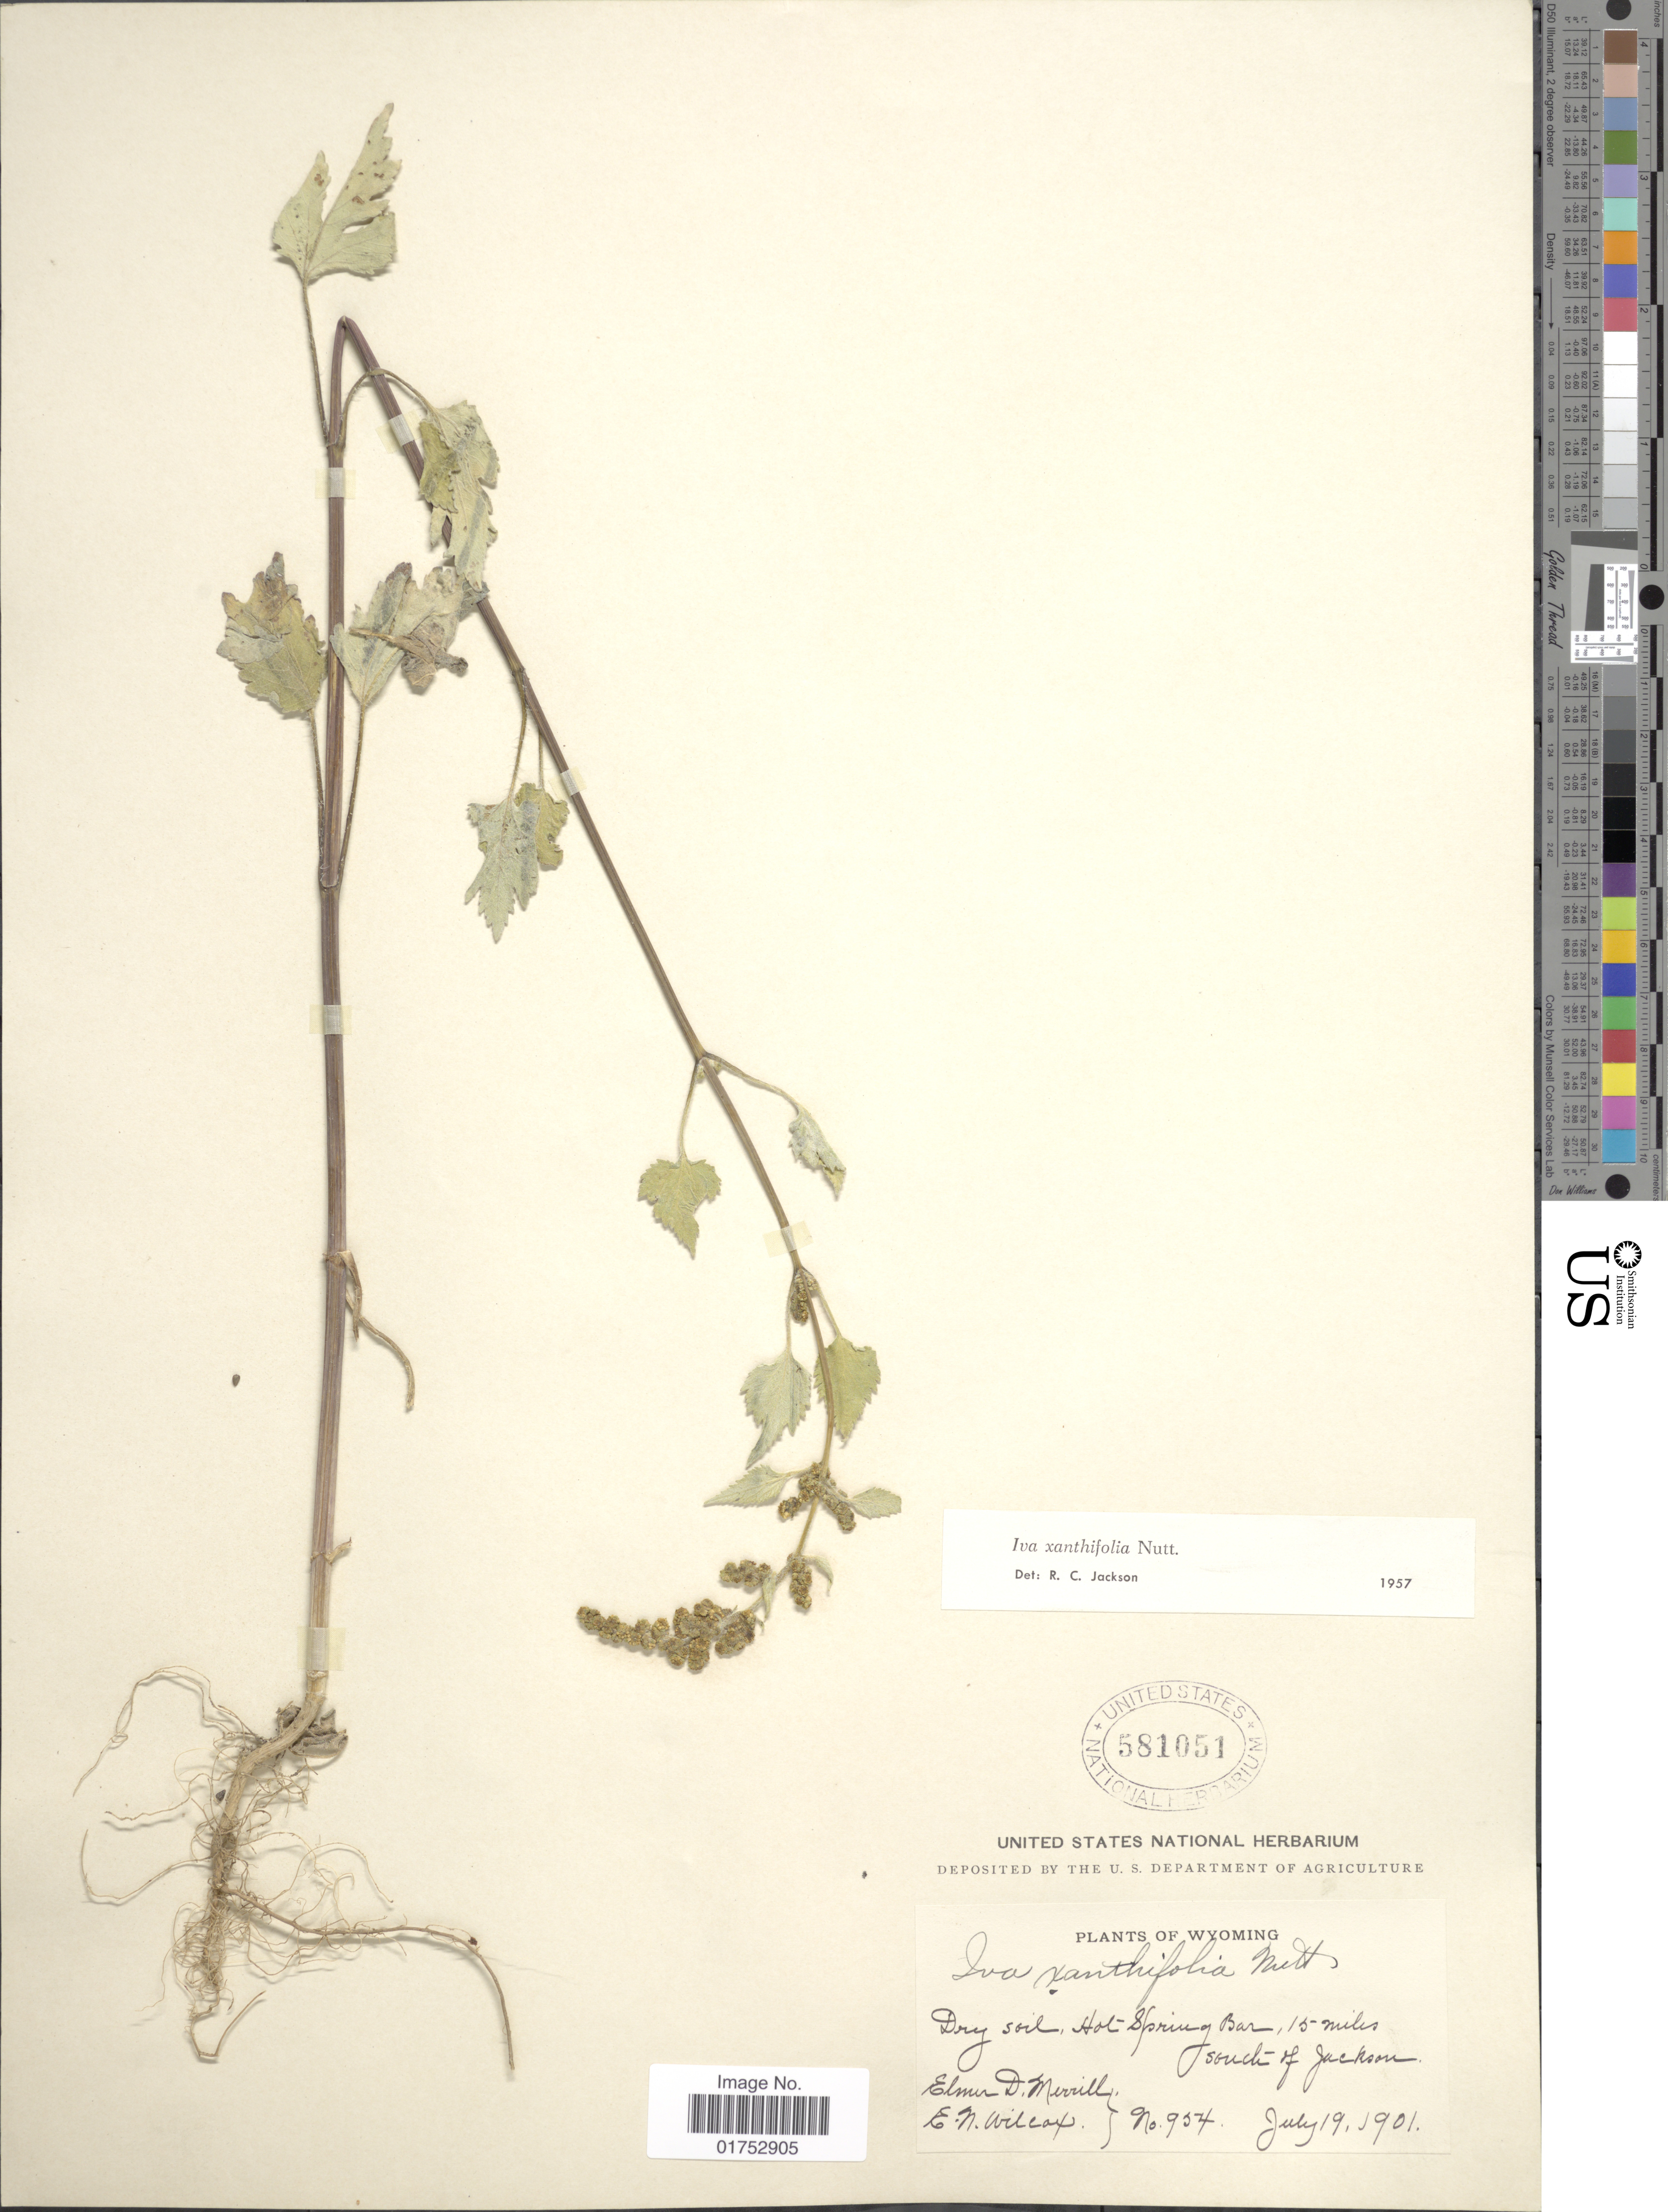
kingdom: Plantae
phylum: Tracheophyta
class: Magnoliopsida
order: Asterales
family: Asteraceae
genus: Iva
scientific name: Iva xanthifolia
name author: Nutt.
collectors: E. D. Merrill & E. Wilcox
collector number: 954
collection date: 1901-07-19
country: United States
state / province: Wyoming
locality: Hot Spring Bar, 15 miles south of Jackson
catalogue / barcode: US 581051